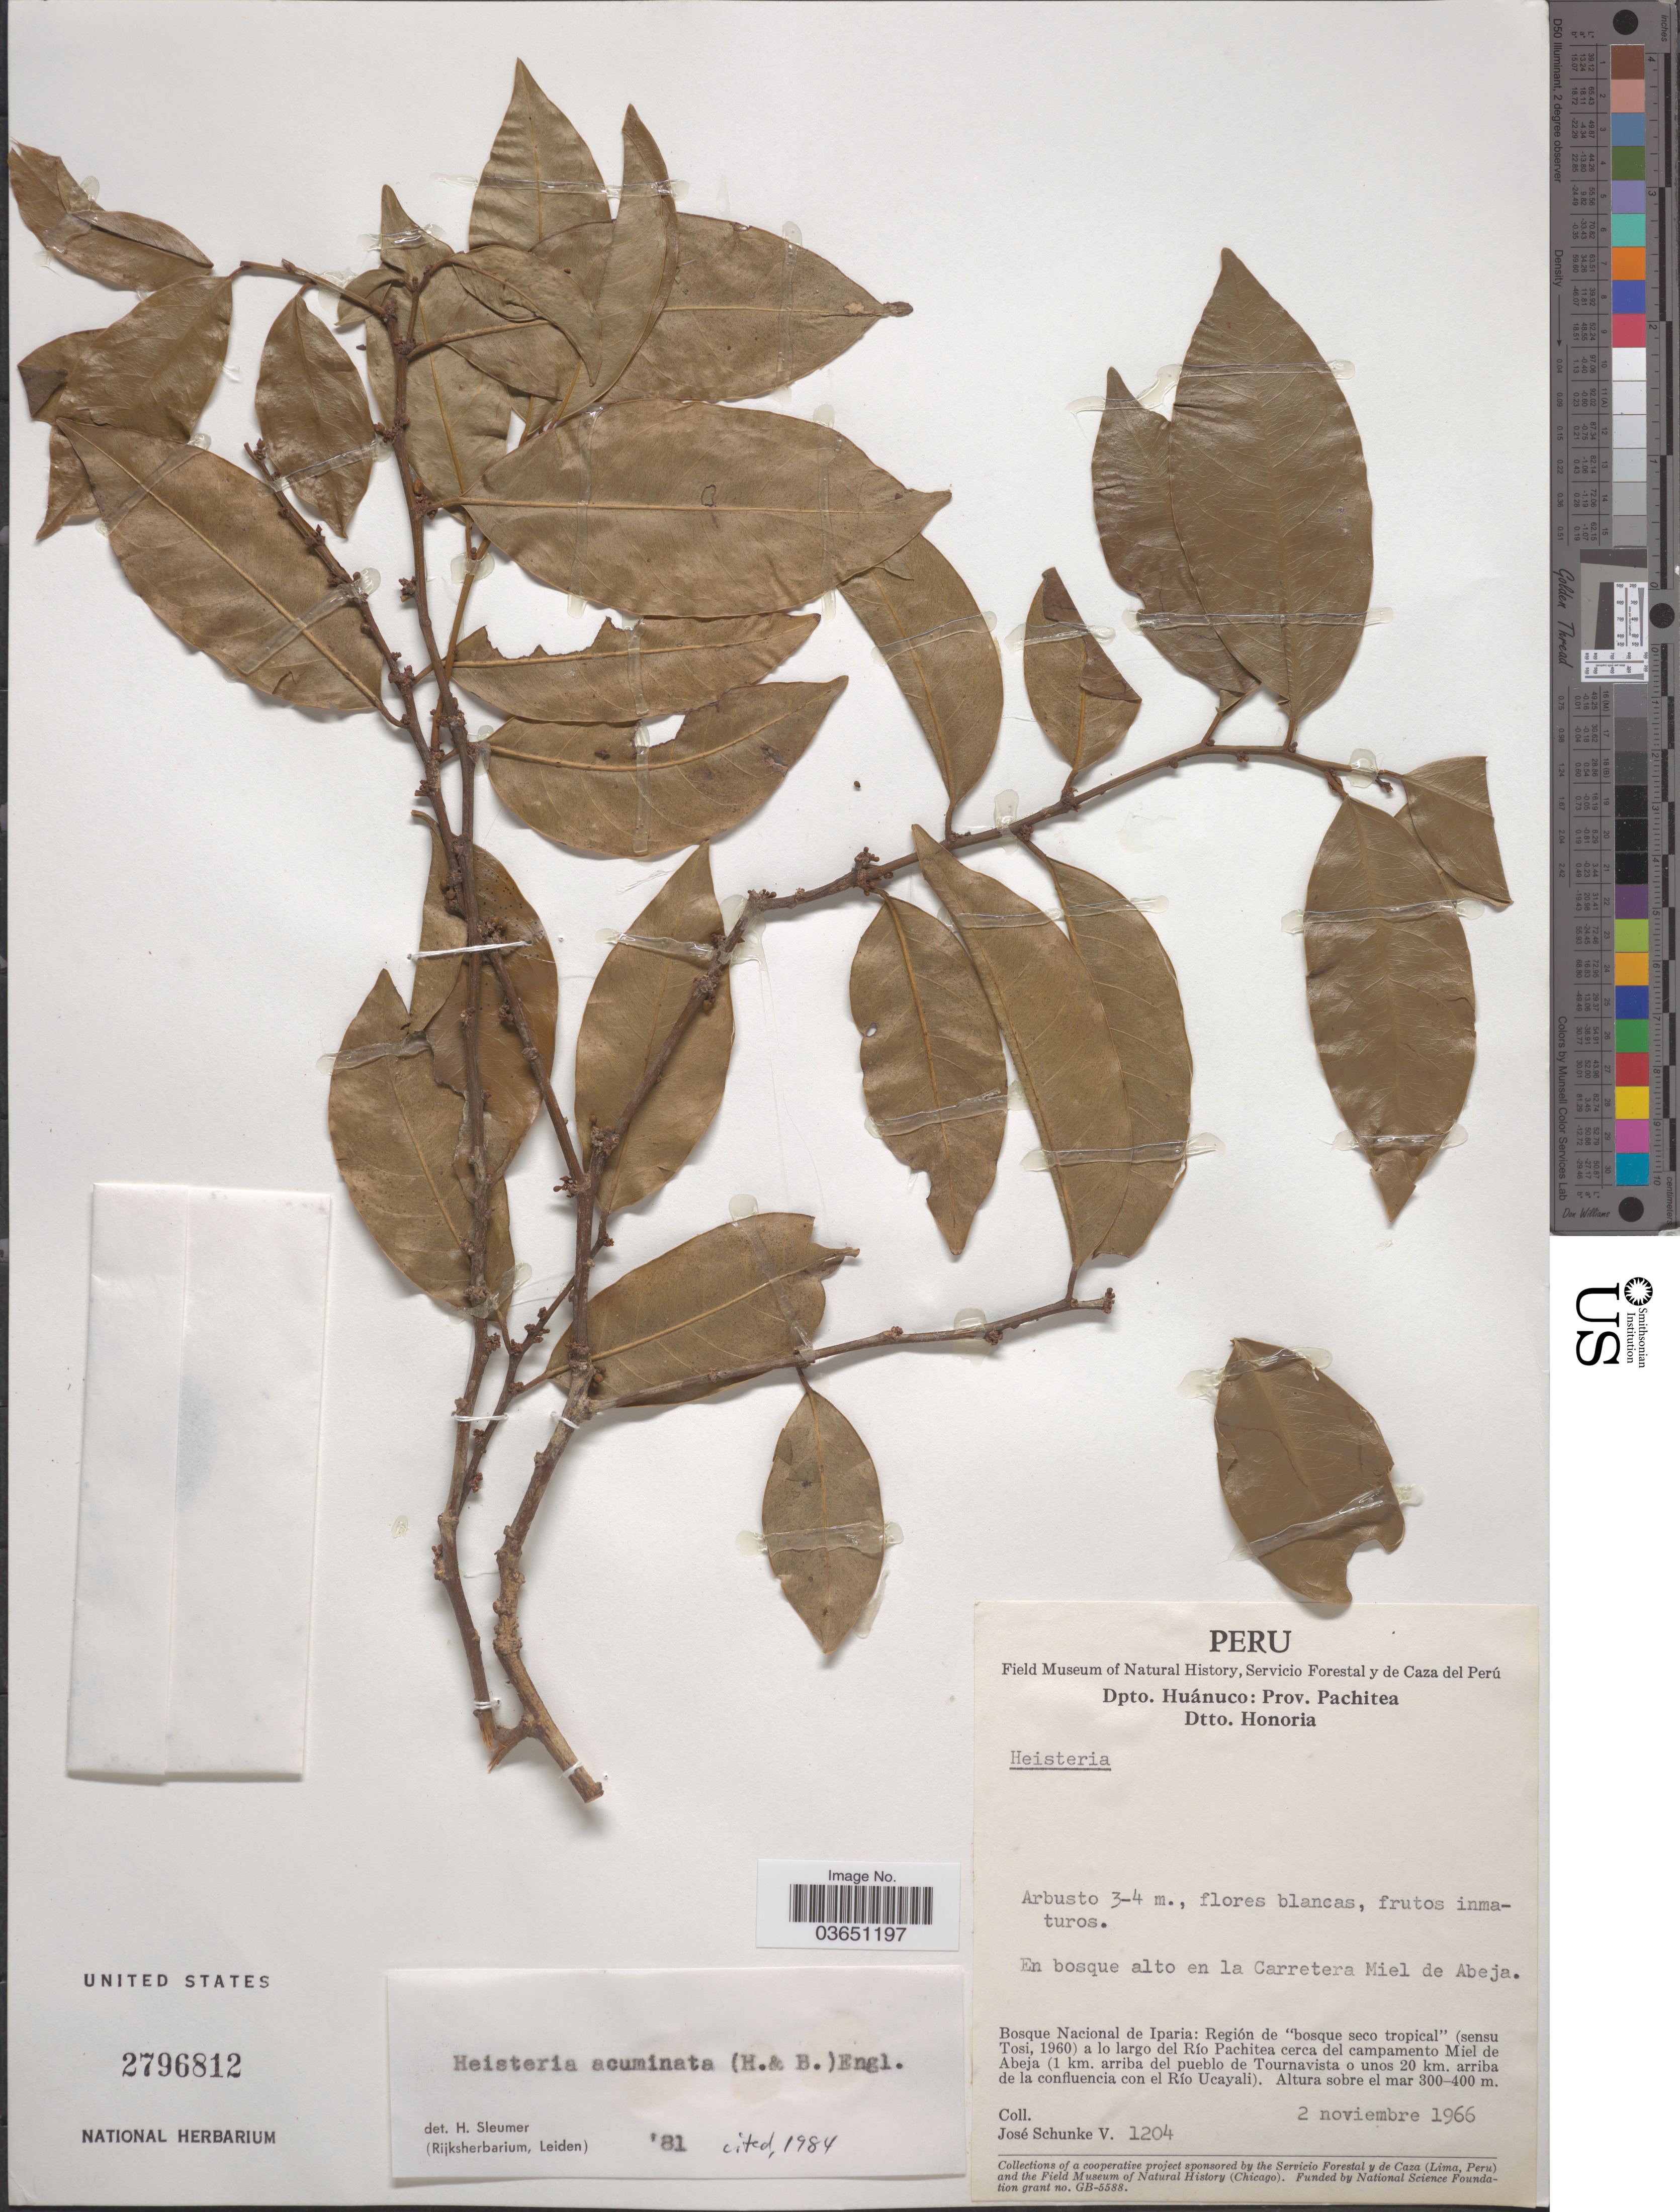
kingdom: Plantae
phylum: Tracheophyta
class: Magnoliopsida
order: Santalales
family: Erythropalaceae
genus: Heisteria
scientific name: Heisteria acuminata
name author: (Humb. & Bonpl.) Engl.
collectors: J. Schunke Vigo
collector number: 1204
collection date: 1966-11-02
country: Peru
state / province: Huánuco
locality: Dpto. Huánuco: Prov. Pachitea Dtto. Honoria. En bosque alto en la Carretera Miel de Abeja. Bosque Nacional de Iparia: región de 'bosque seco tropical' (sensu Tosi, 1960) a lo largo del Río Pachitea cerca del campamento Miel de Abeja (1 km. arriba del pueblo de Tournavista o unos 20 km. arriba de la confluencia con el Río Ucayali)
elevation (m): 300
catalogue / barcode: US 2796812